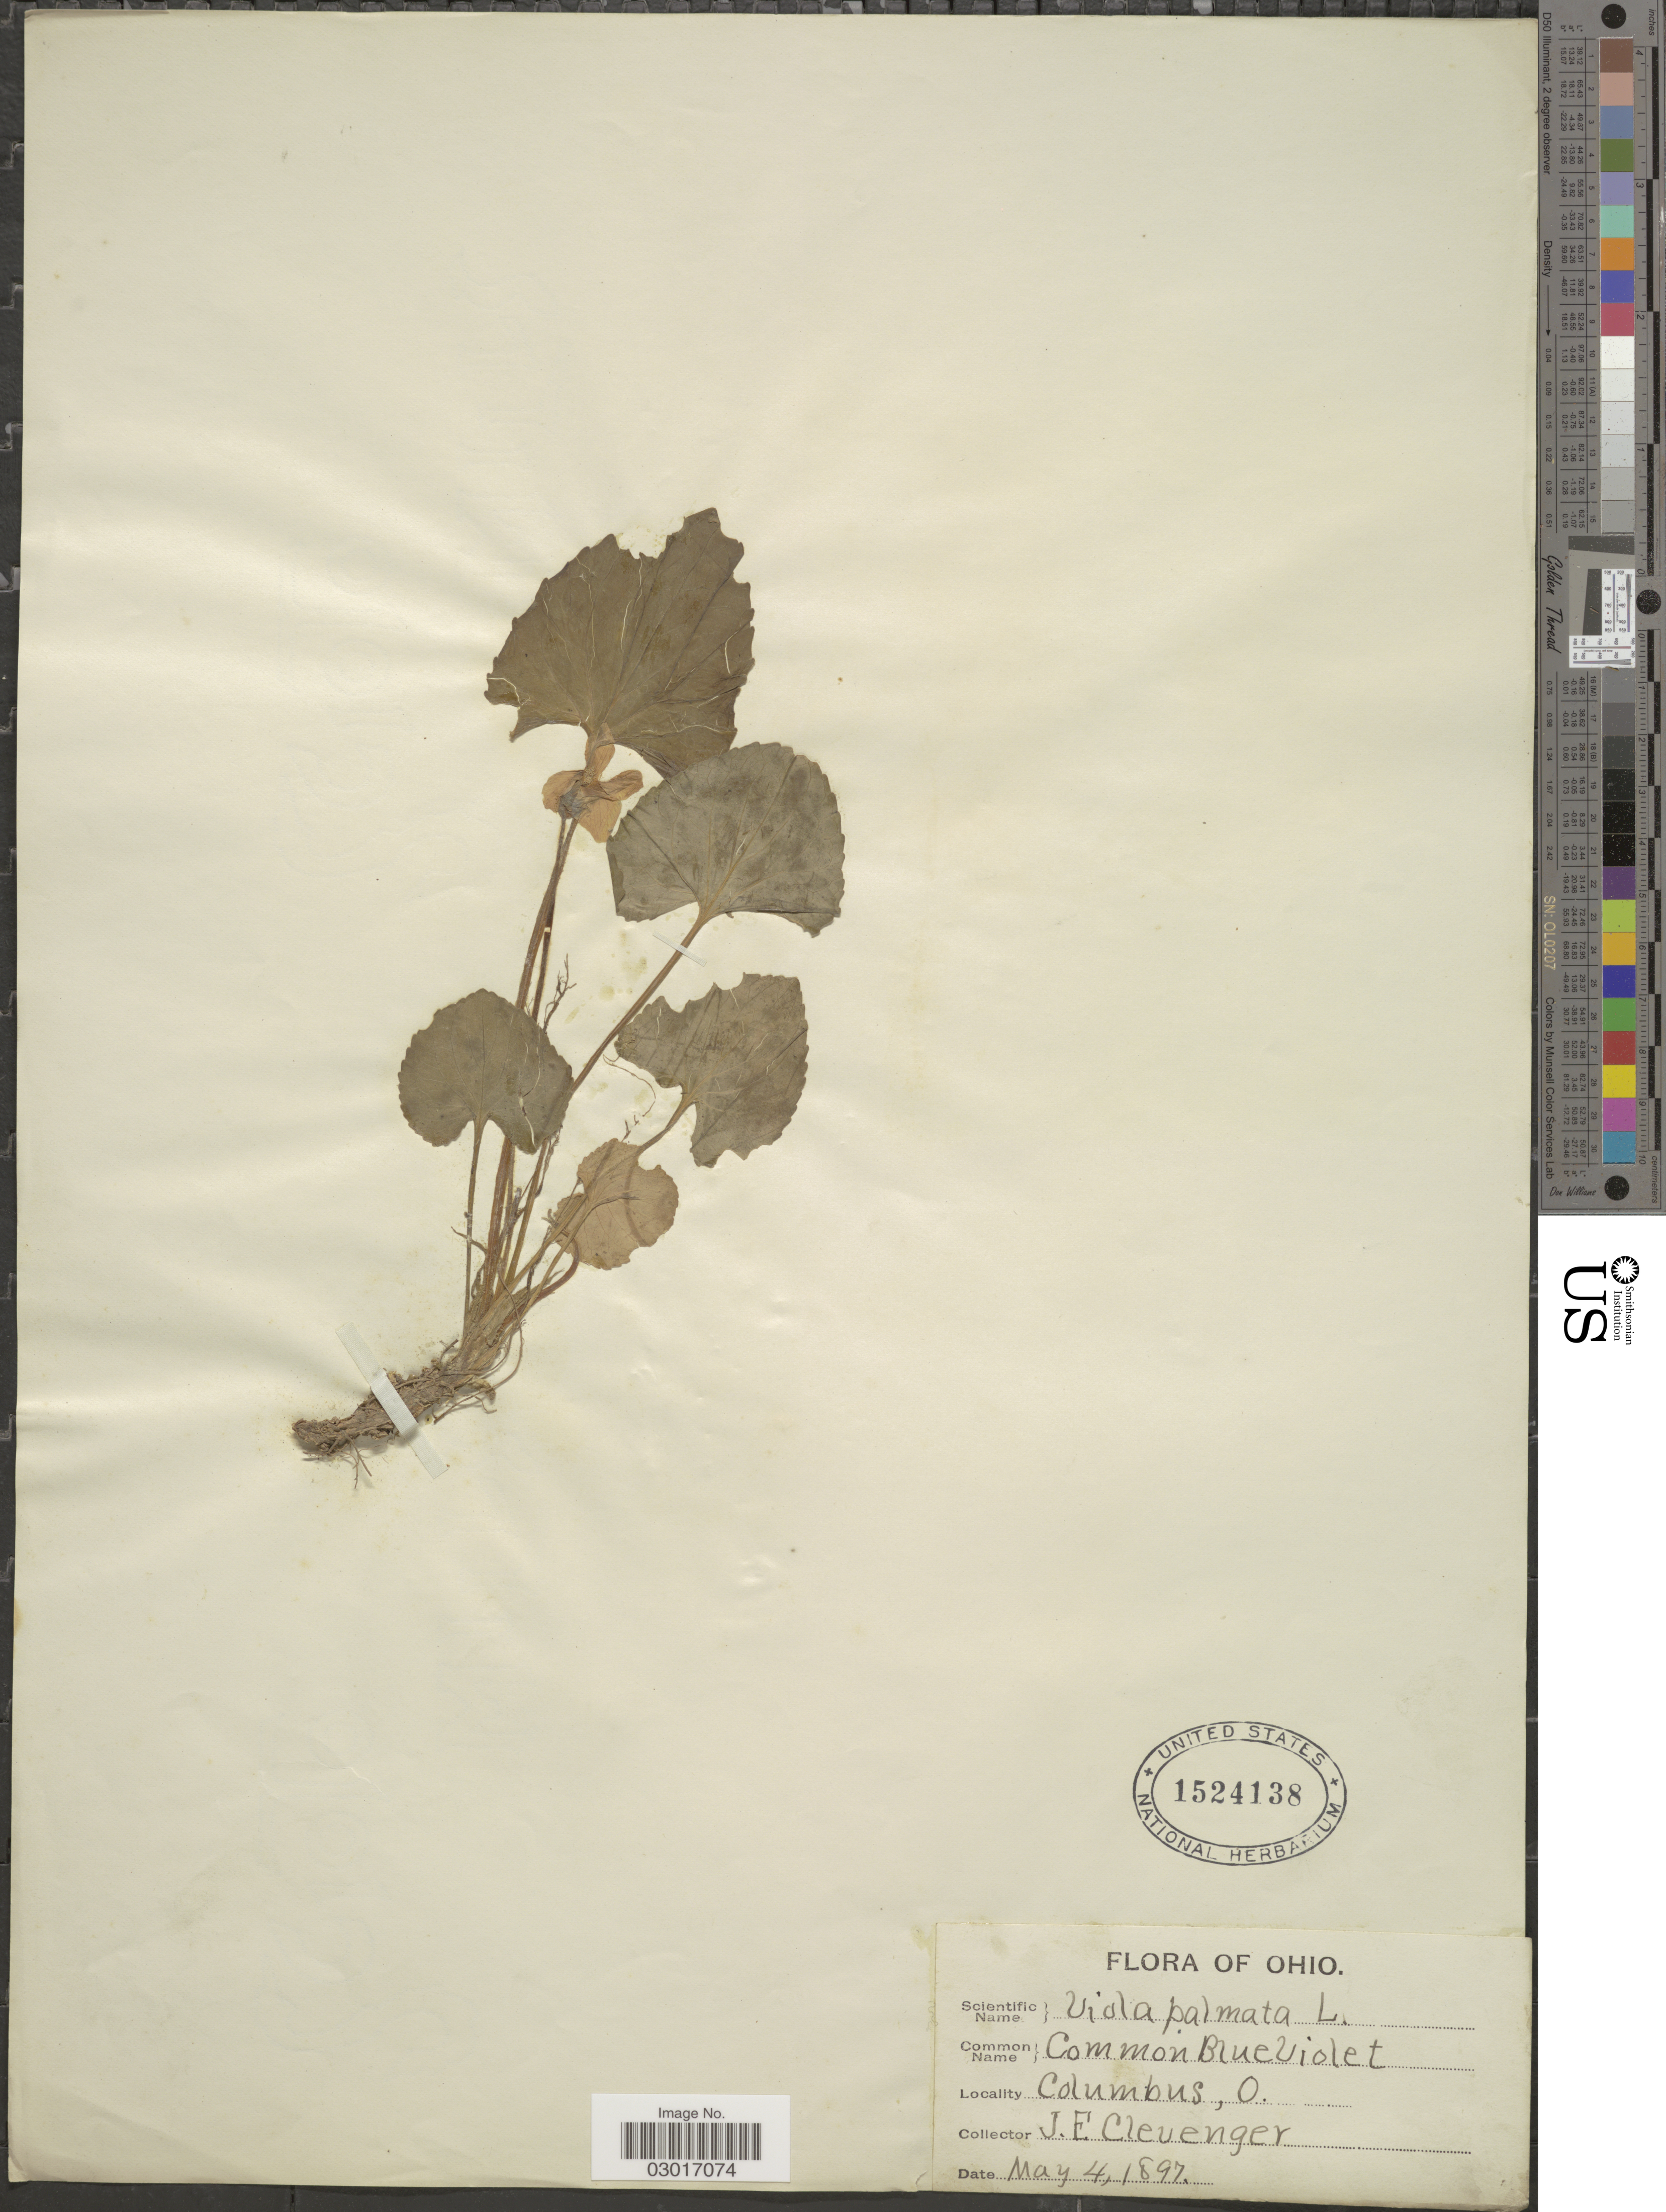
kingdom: Plantae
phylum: Tracheophyta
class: Magnoliopsida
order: Malpighiales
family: Violaceae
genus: Viola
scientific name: Viola sororia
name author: Willd.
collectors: J. F. Clevenger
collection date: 1897-05-04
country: United States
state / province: Ohio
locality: Columbus.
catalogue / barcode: US 1524138